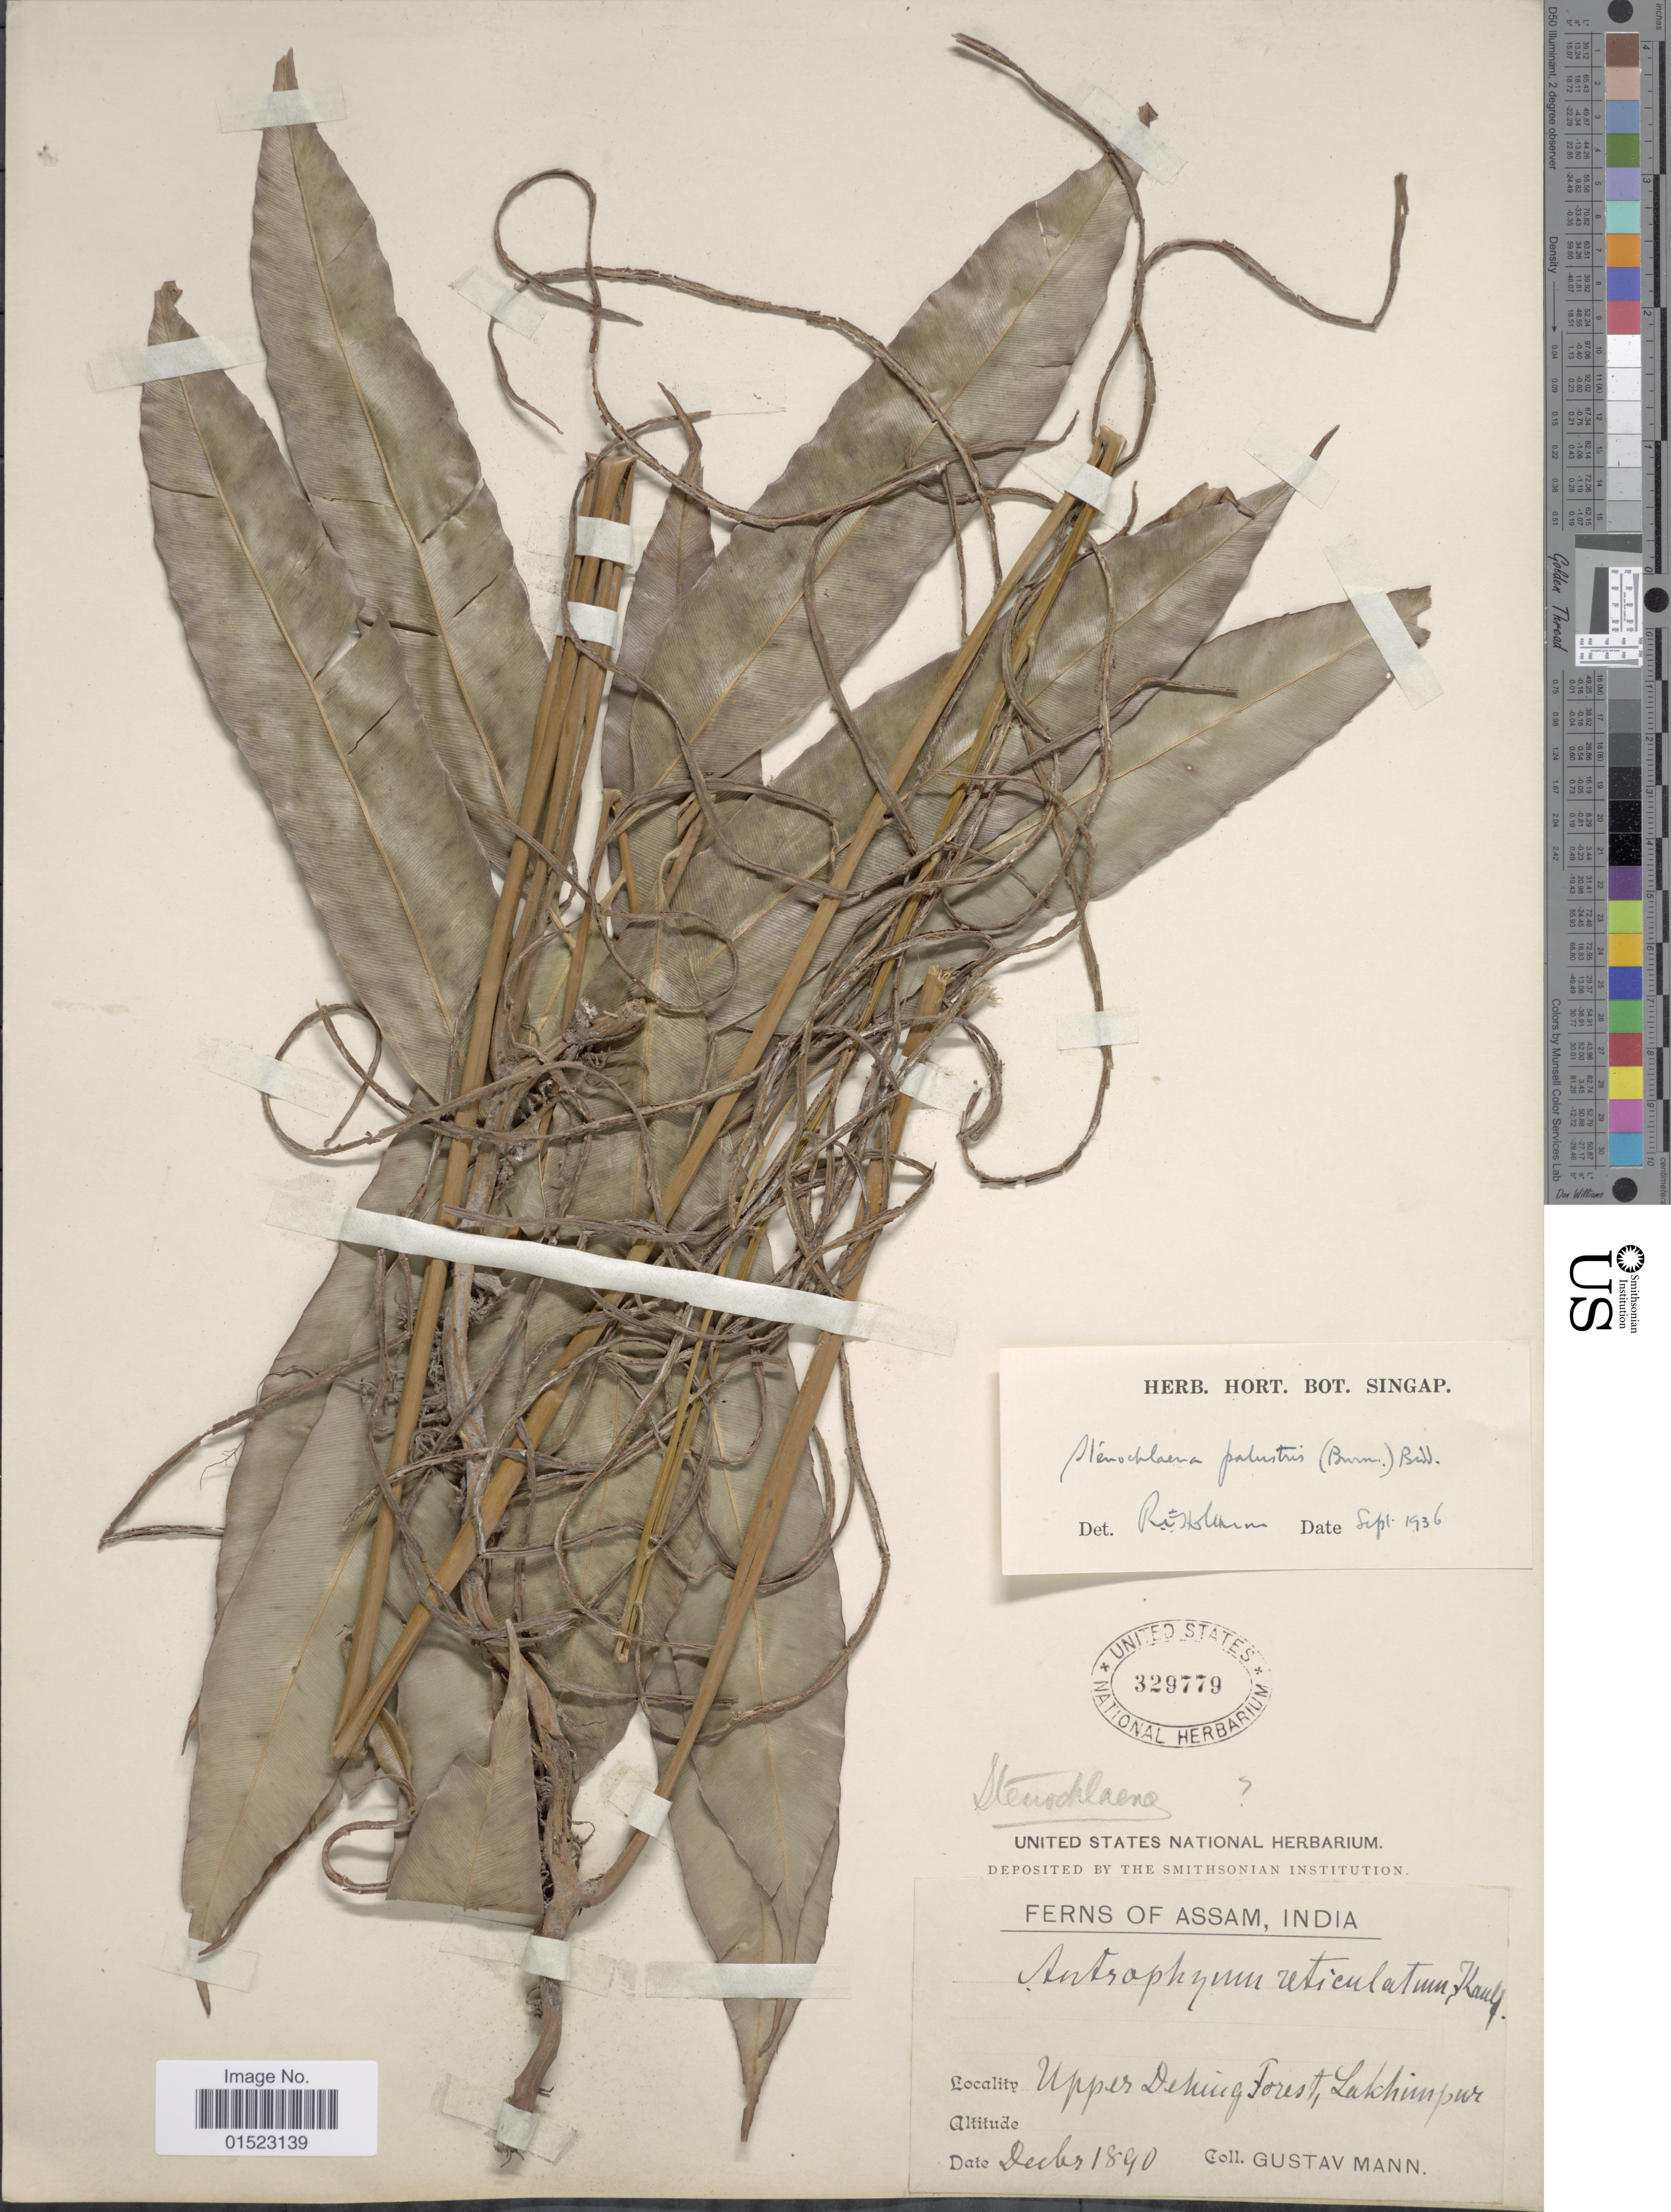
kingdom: Plantae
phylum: Tracheophyta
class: Polypodiopsida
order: Polypodiales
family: Blechnaceae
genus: Stenochlaena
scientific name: Stenochlaena palustris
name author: (Burm. f.) Bedd.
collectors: G. Mann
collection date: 1890-12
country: India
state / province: Assam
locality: Upper Dehing Forest Lakhimpur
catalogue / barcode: US 329779